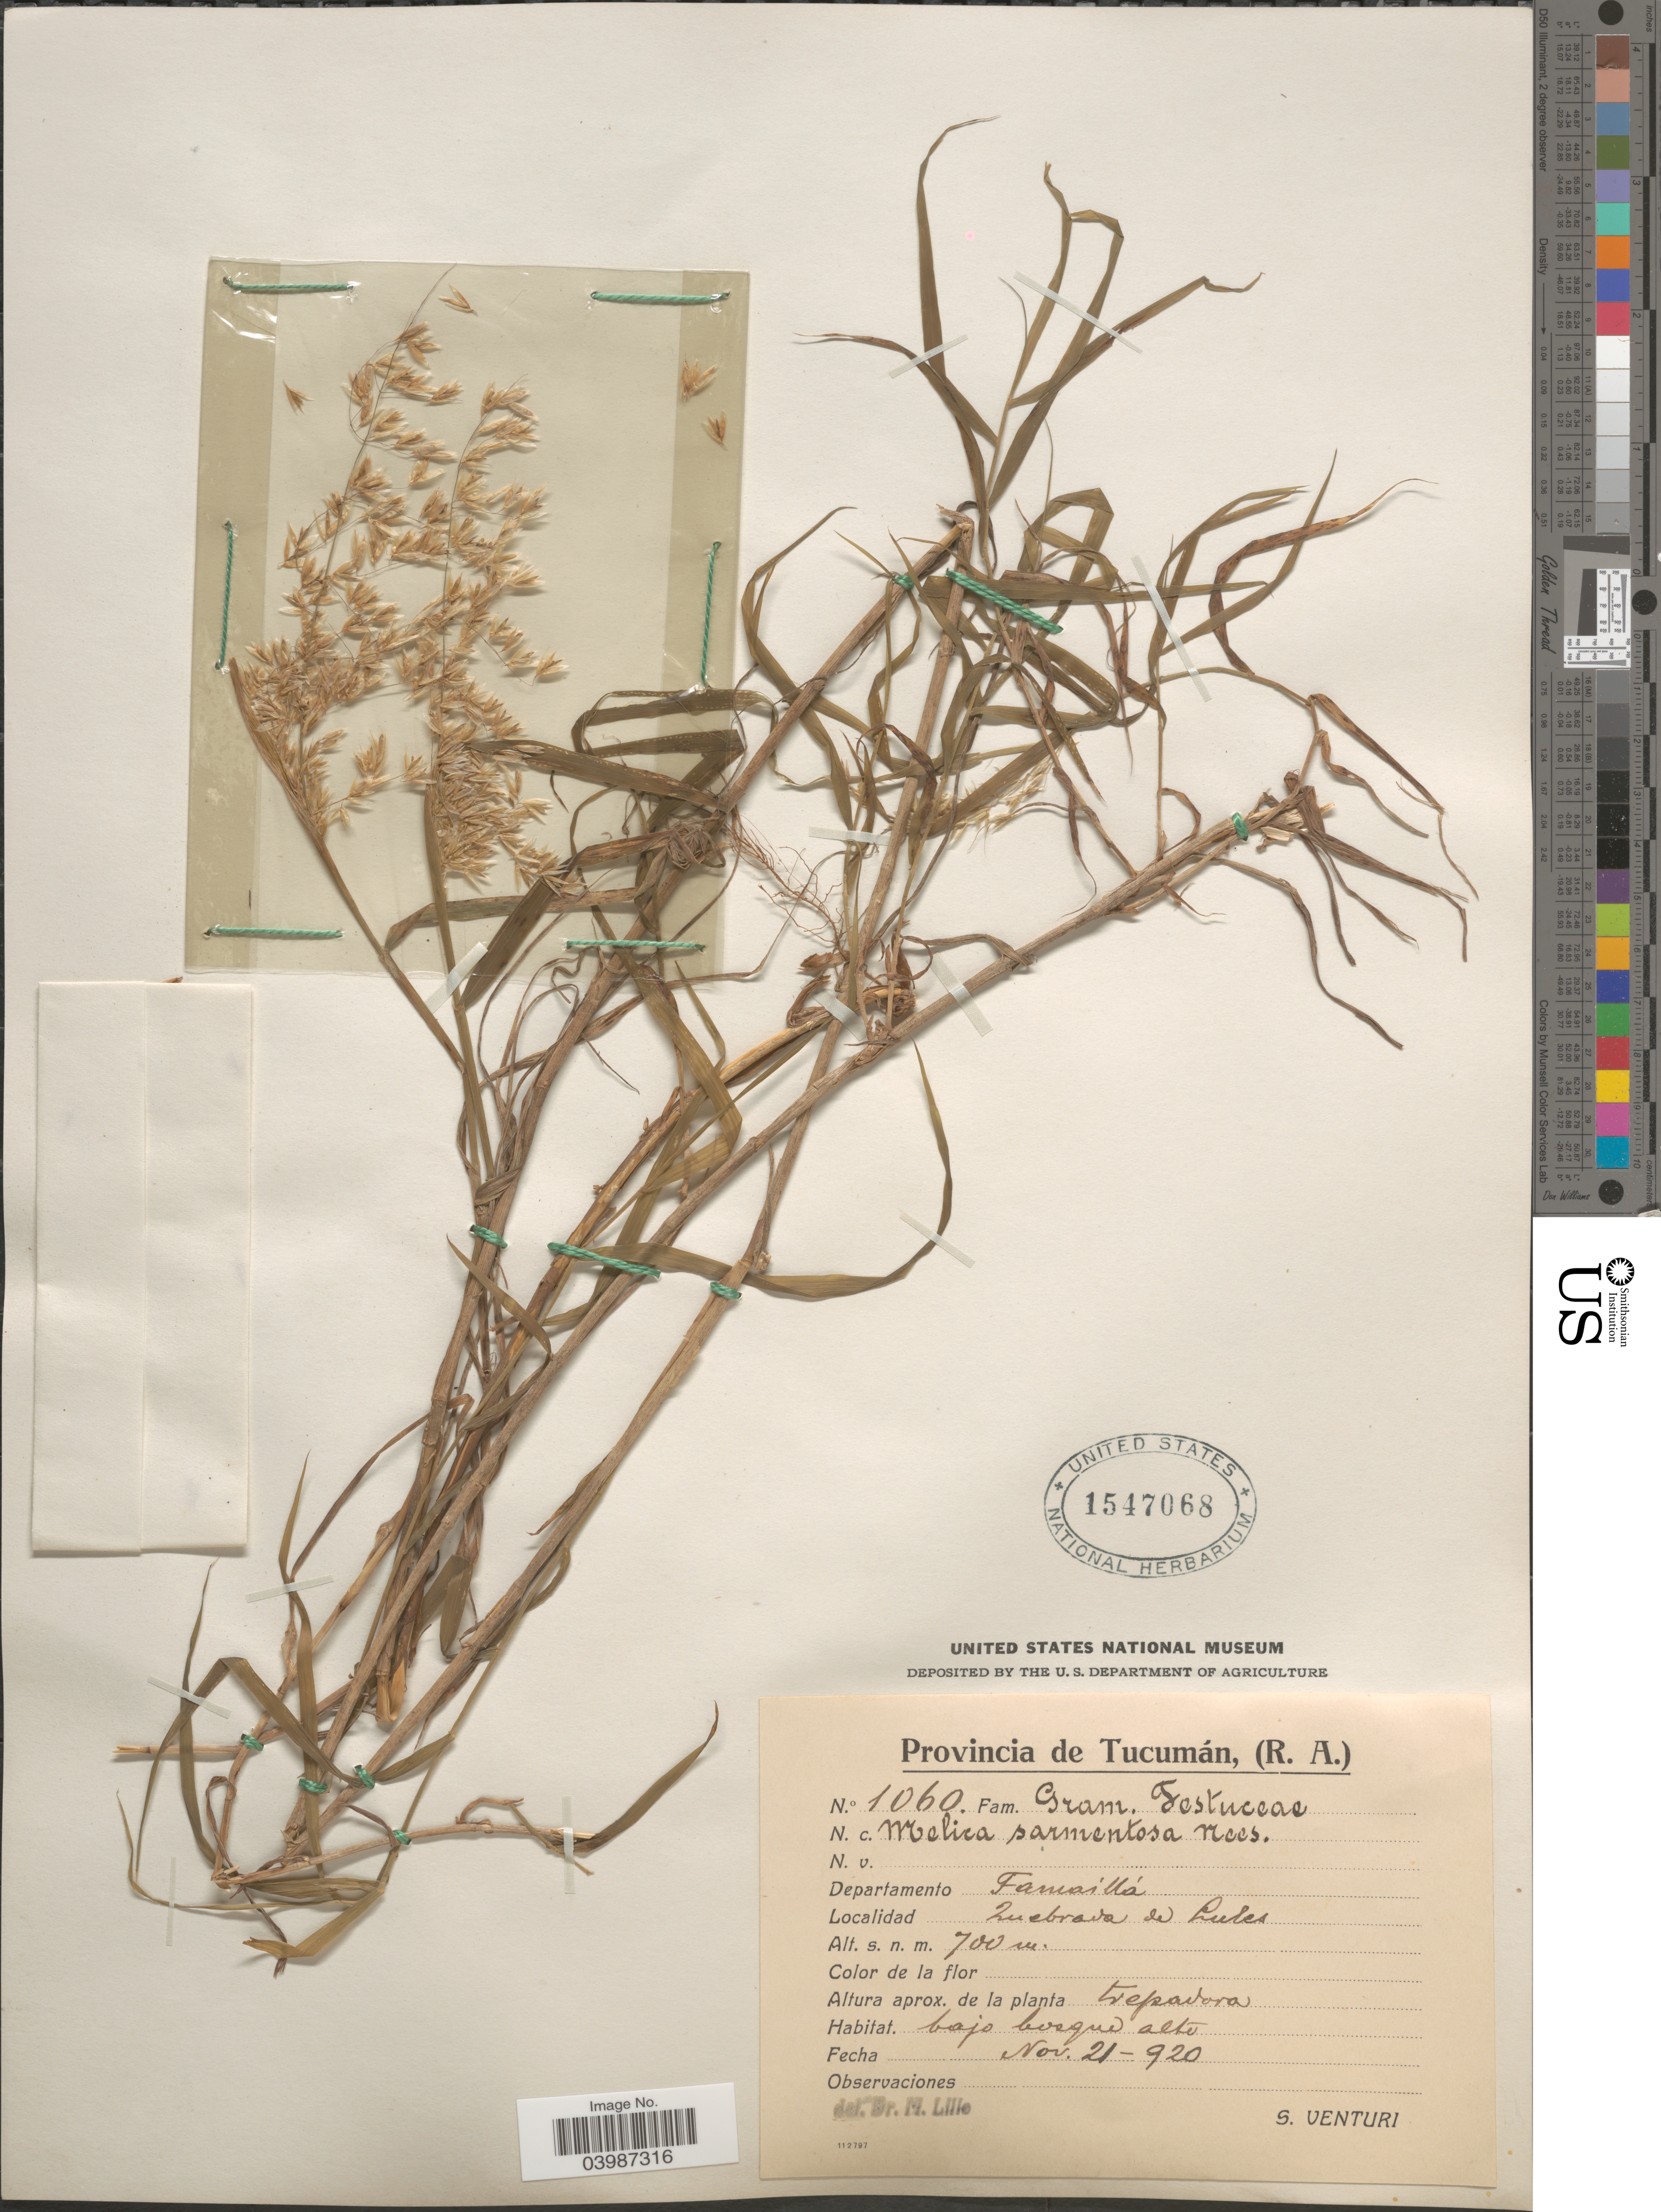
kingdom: Plantae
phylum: Tracheophyta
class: Liliopsida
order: Poales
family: Poaceae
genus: Melica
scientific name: Melica sarmentosa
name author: Nees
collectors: S. Venturi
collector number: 1060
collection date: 1920-11-21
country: Argentina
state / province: Tucuman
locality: Departamento Famaillá. Quebrada de Lules.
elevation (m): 700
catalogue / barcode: US 1547068